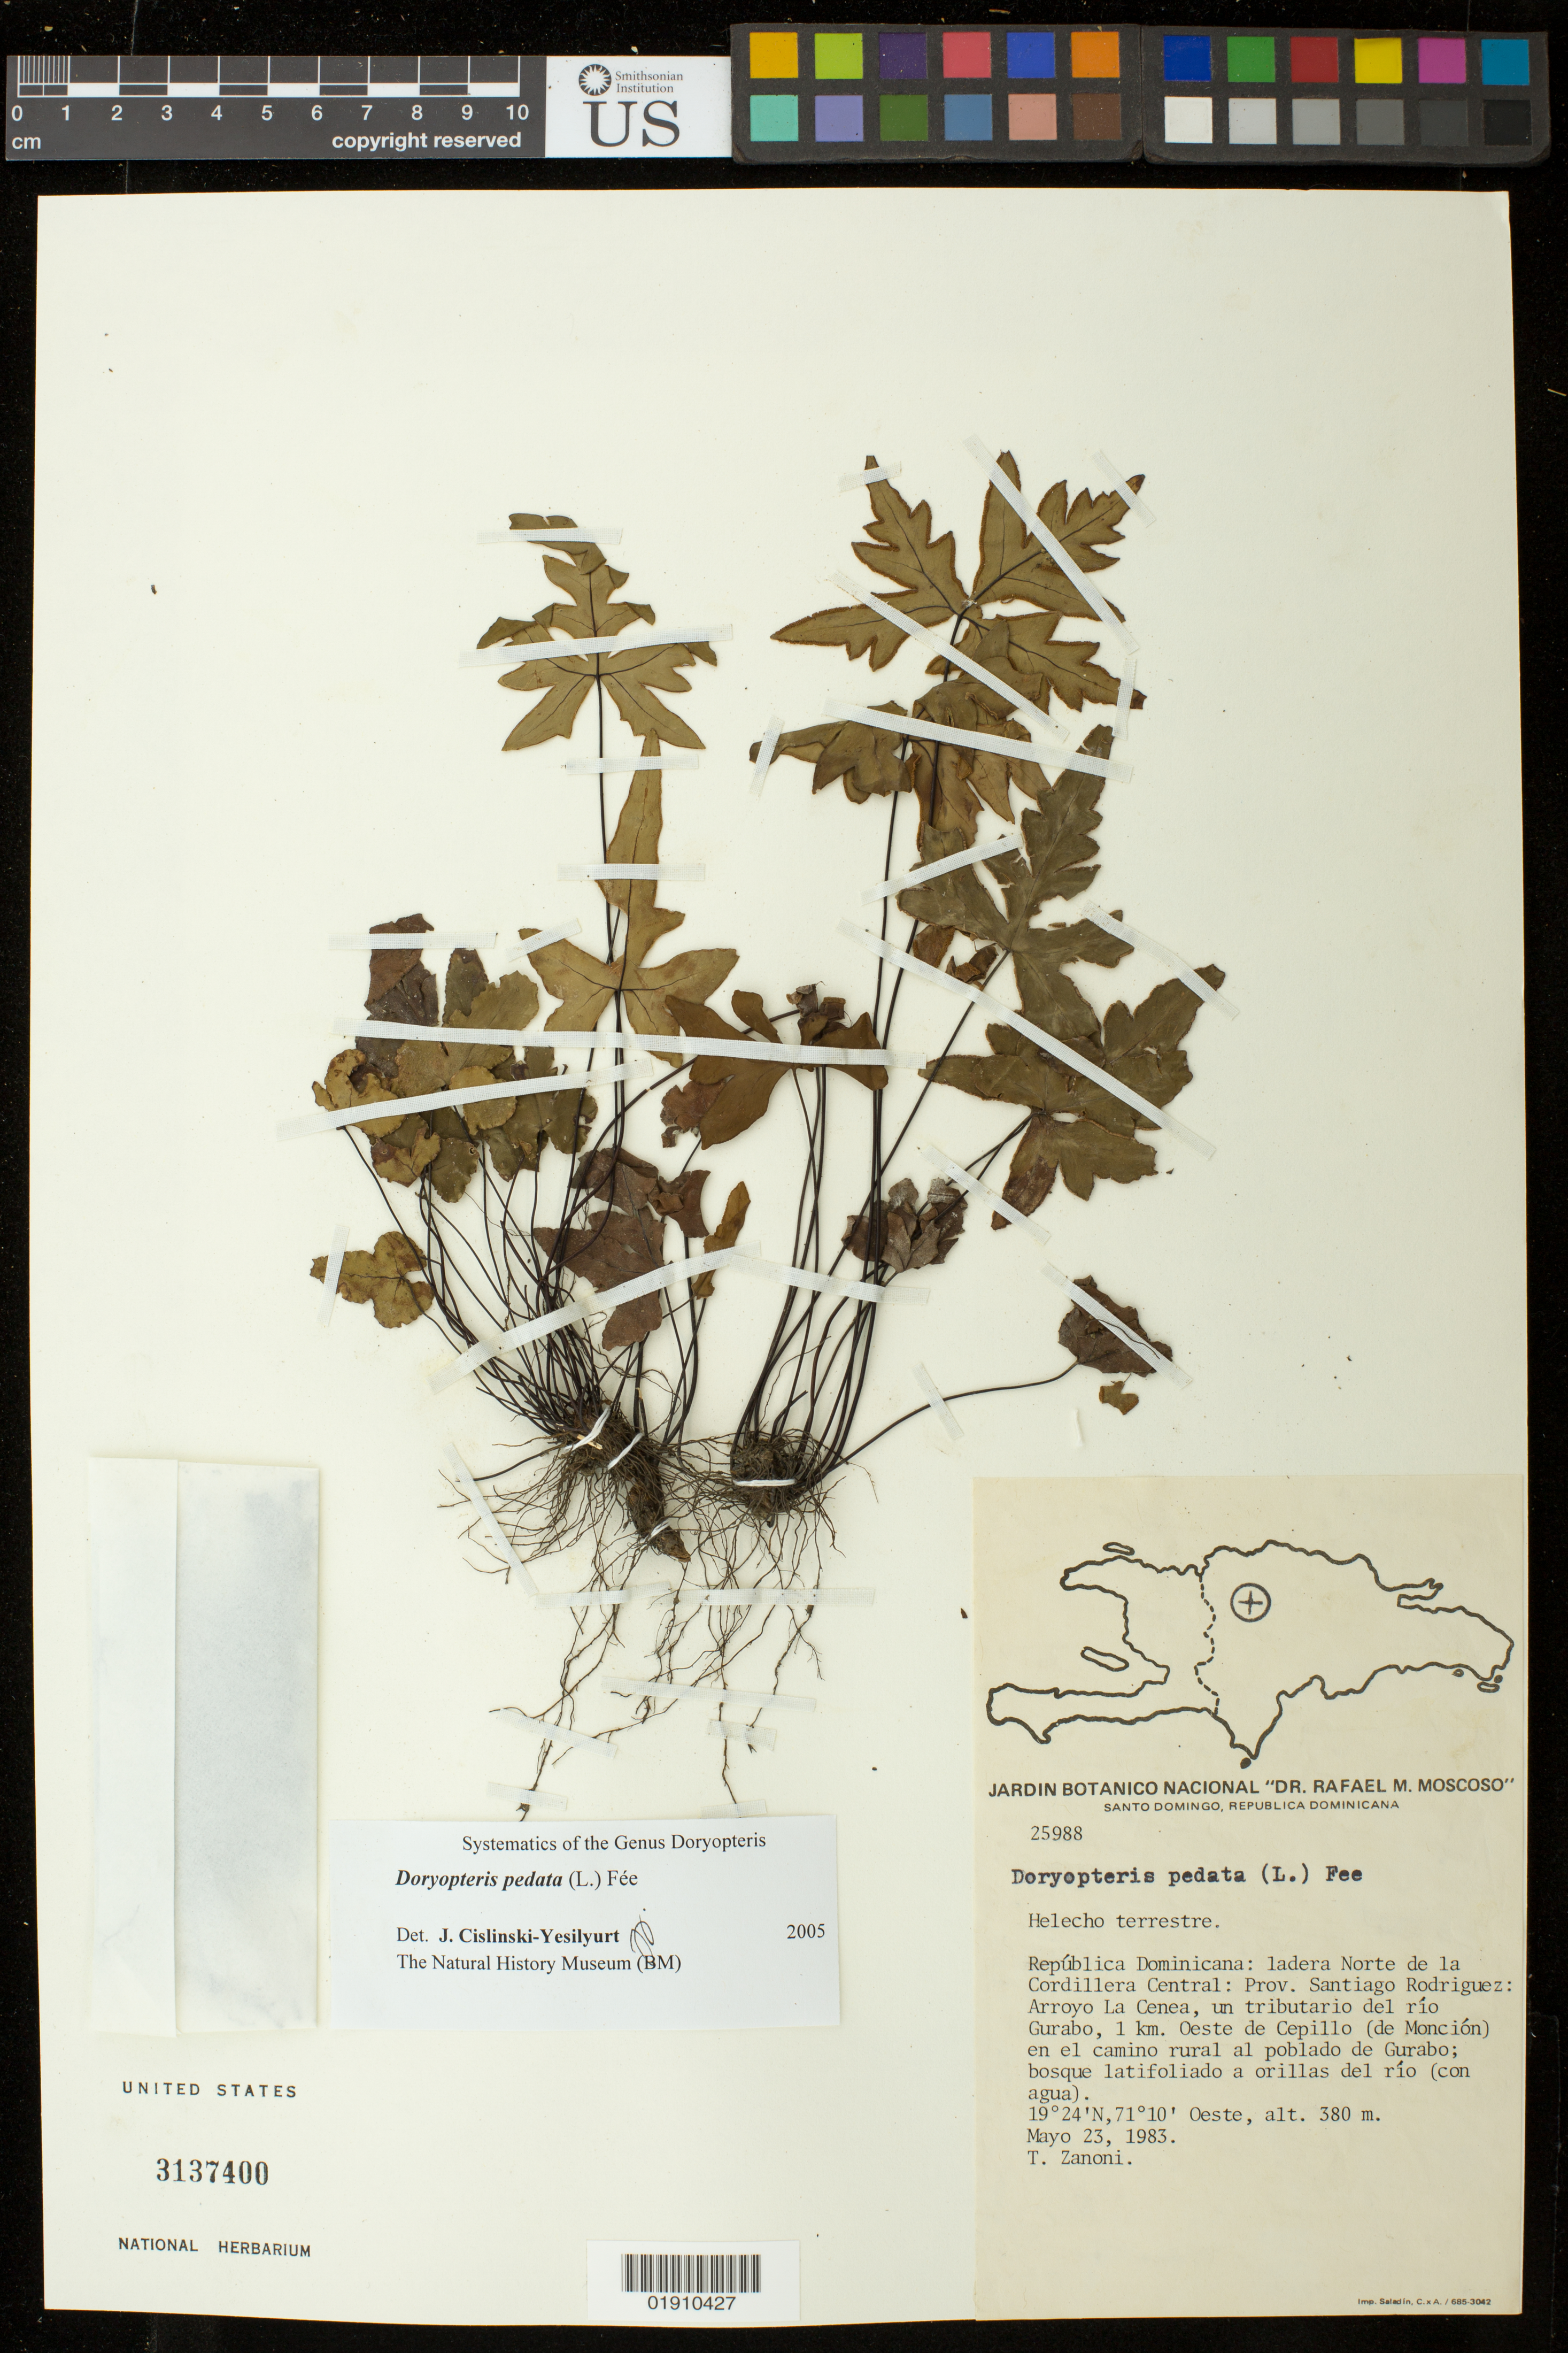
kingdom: Plantae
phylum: Tracheophyta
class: Polypodiopsida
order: Polypodiales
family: Pteridaceae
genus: Doryopteris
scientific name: Doryopteris pedata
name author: (L.) Fée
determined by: Cislinski-Yesilyurt, J.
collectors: T. Zanoni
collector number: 25988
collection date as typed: Mayo 23,1983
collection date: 1983-05-23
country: Dominican Republic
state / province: Santiago Rodríguez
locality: Republica Dominicana: ladera Norte de la Cordillera Central: Prov. Santiago Rodriguez: Arroyo La Cenea, un tributario del rio Gurabo, 1 km. Oeste de Cepillo (de Moncion) en el camino rural al poblado de Gurabo; bosque latifoliado a orillas des rio (con agua).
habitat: bosque latifoliado a orillas del río (con agua).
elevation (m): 380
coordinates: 19 24 N, 71 10 Oeste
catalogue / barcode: US 3137400